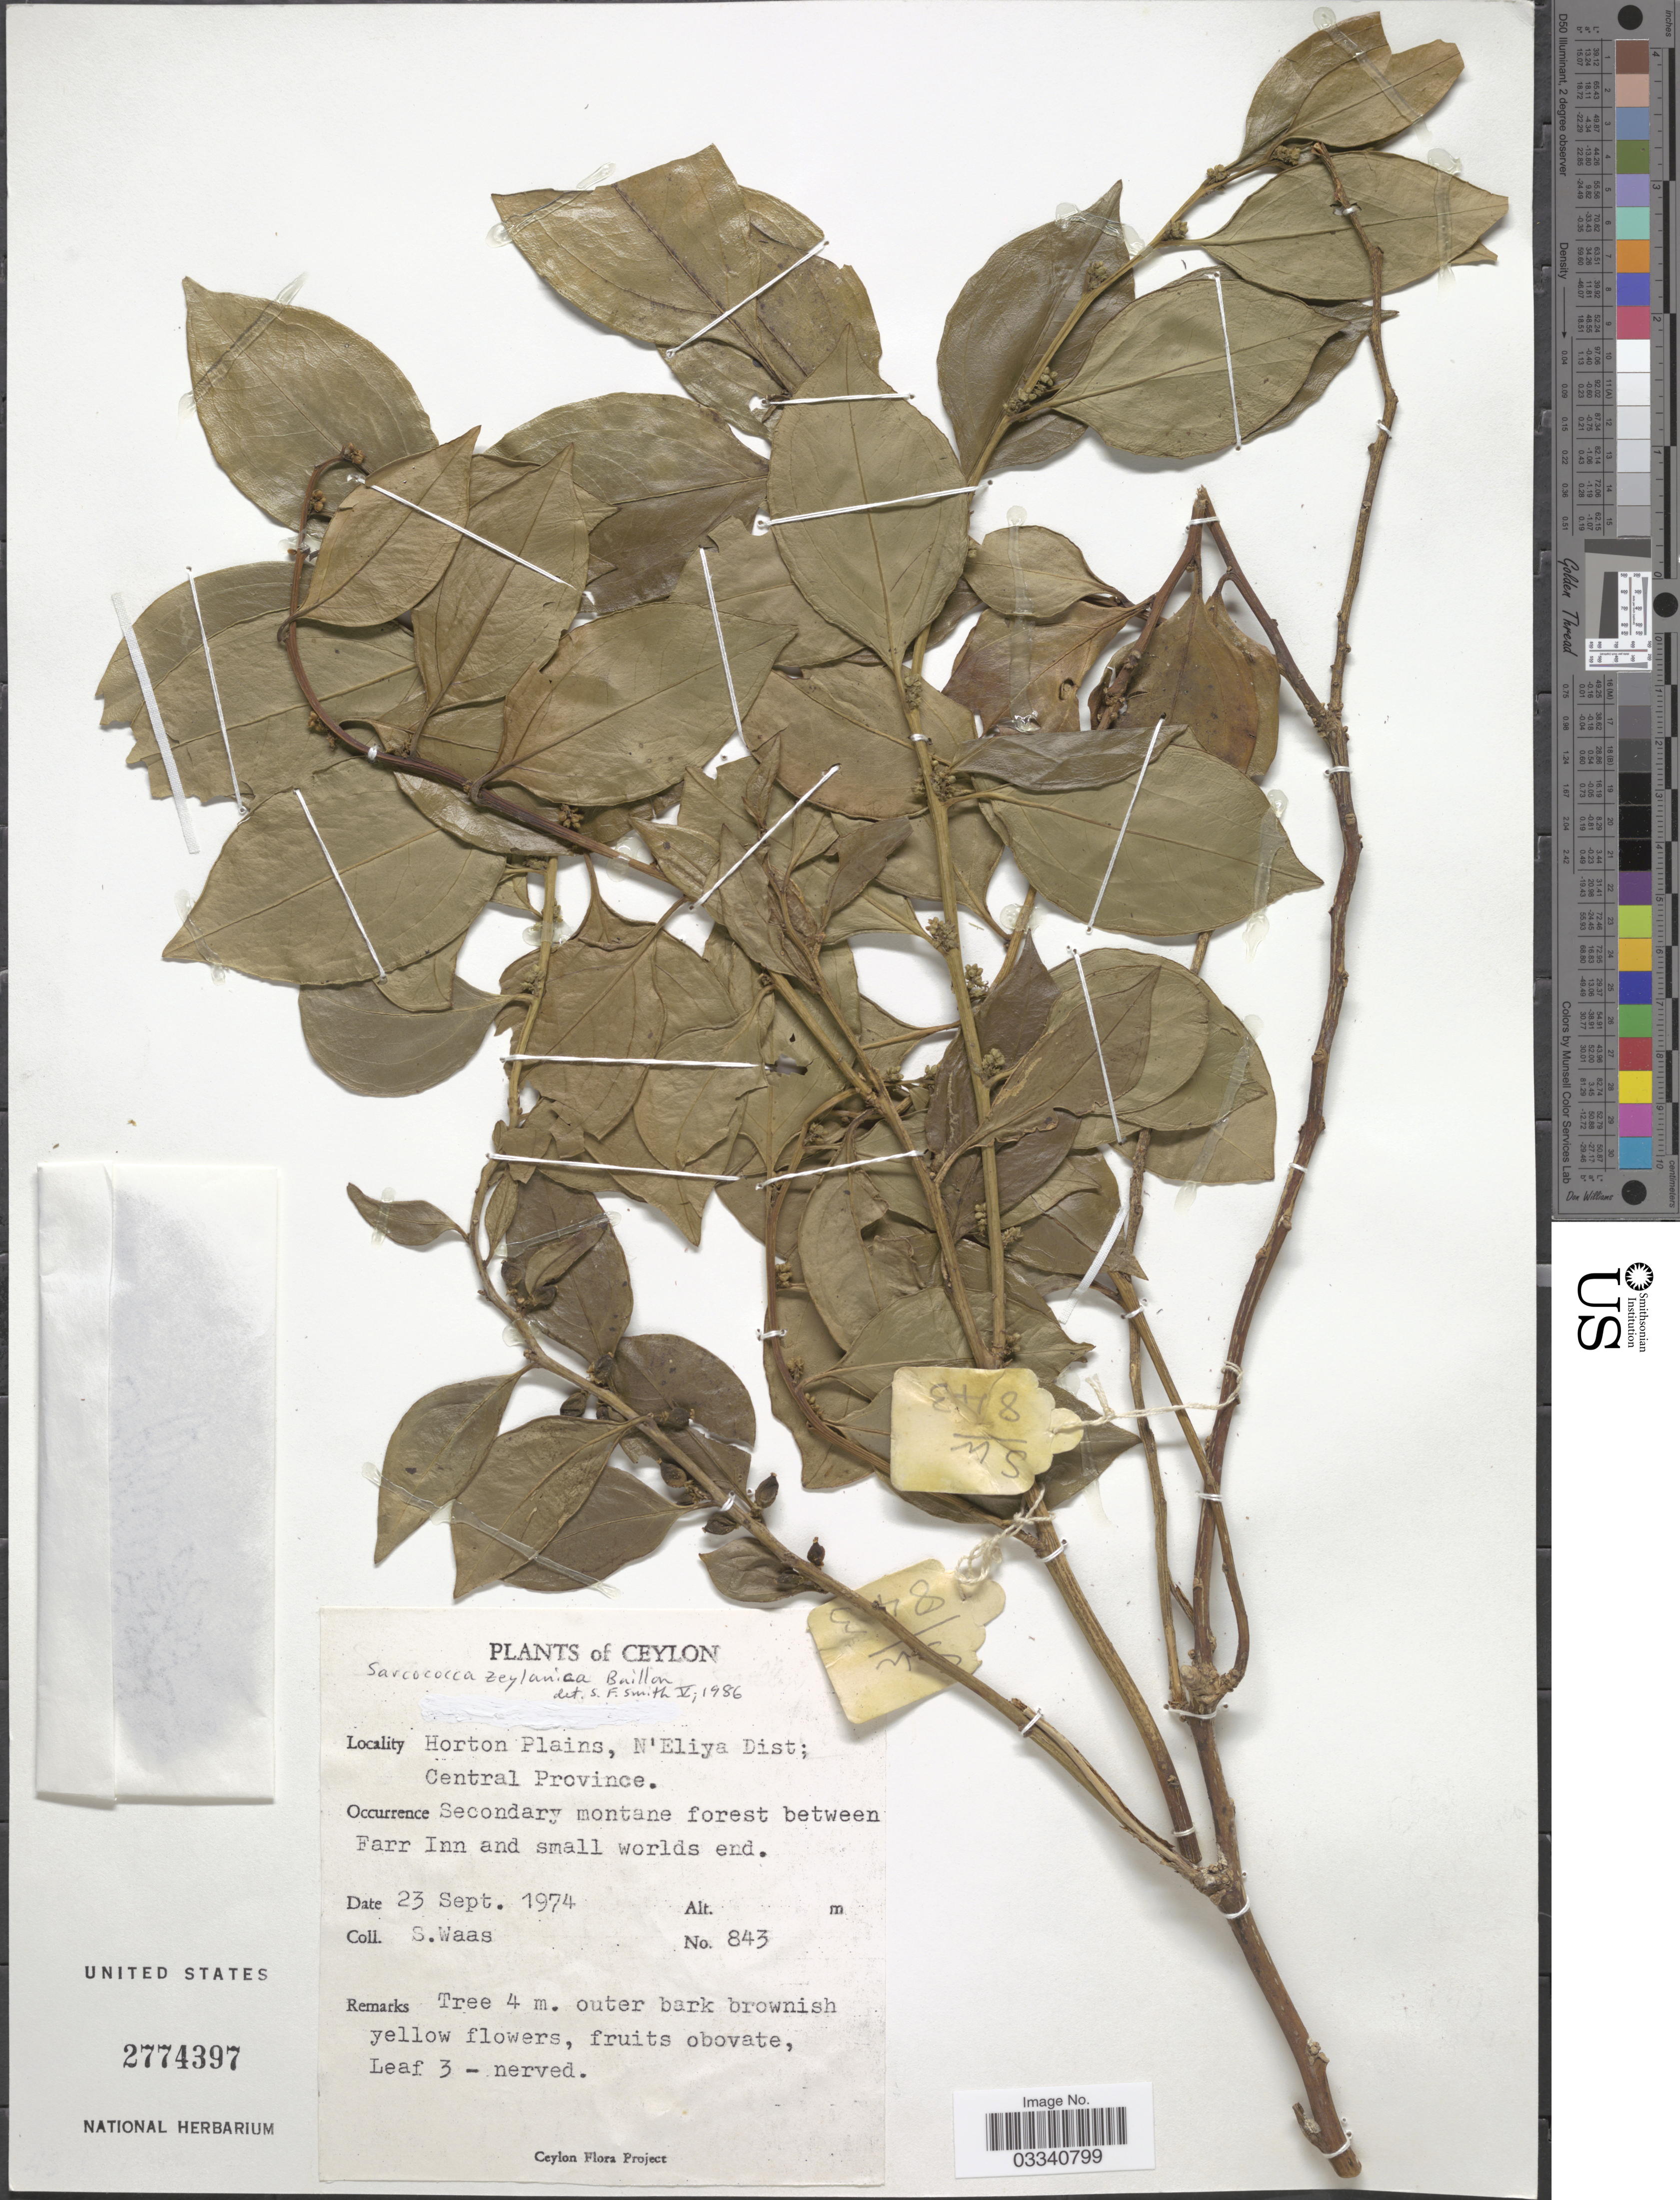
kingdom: Plantae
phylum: Tracheophyta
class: Magnoliopsida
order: Buxales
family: Buxaceae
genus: Sarcococca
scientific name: Sarcococca zeylanica var. brevifolia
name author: (Müll. Arg.) Sealy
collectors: S. Waas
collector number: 843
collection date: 1974-09-23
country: Sri Lanka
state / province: Central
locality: Ceylon. Horton Plains, N'Eliya Dist. Secondary montane forest between Farr Inn and small worlds end.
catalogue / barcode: US 2774397